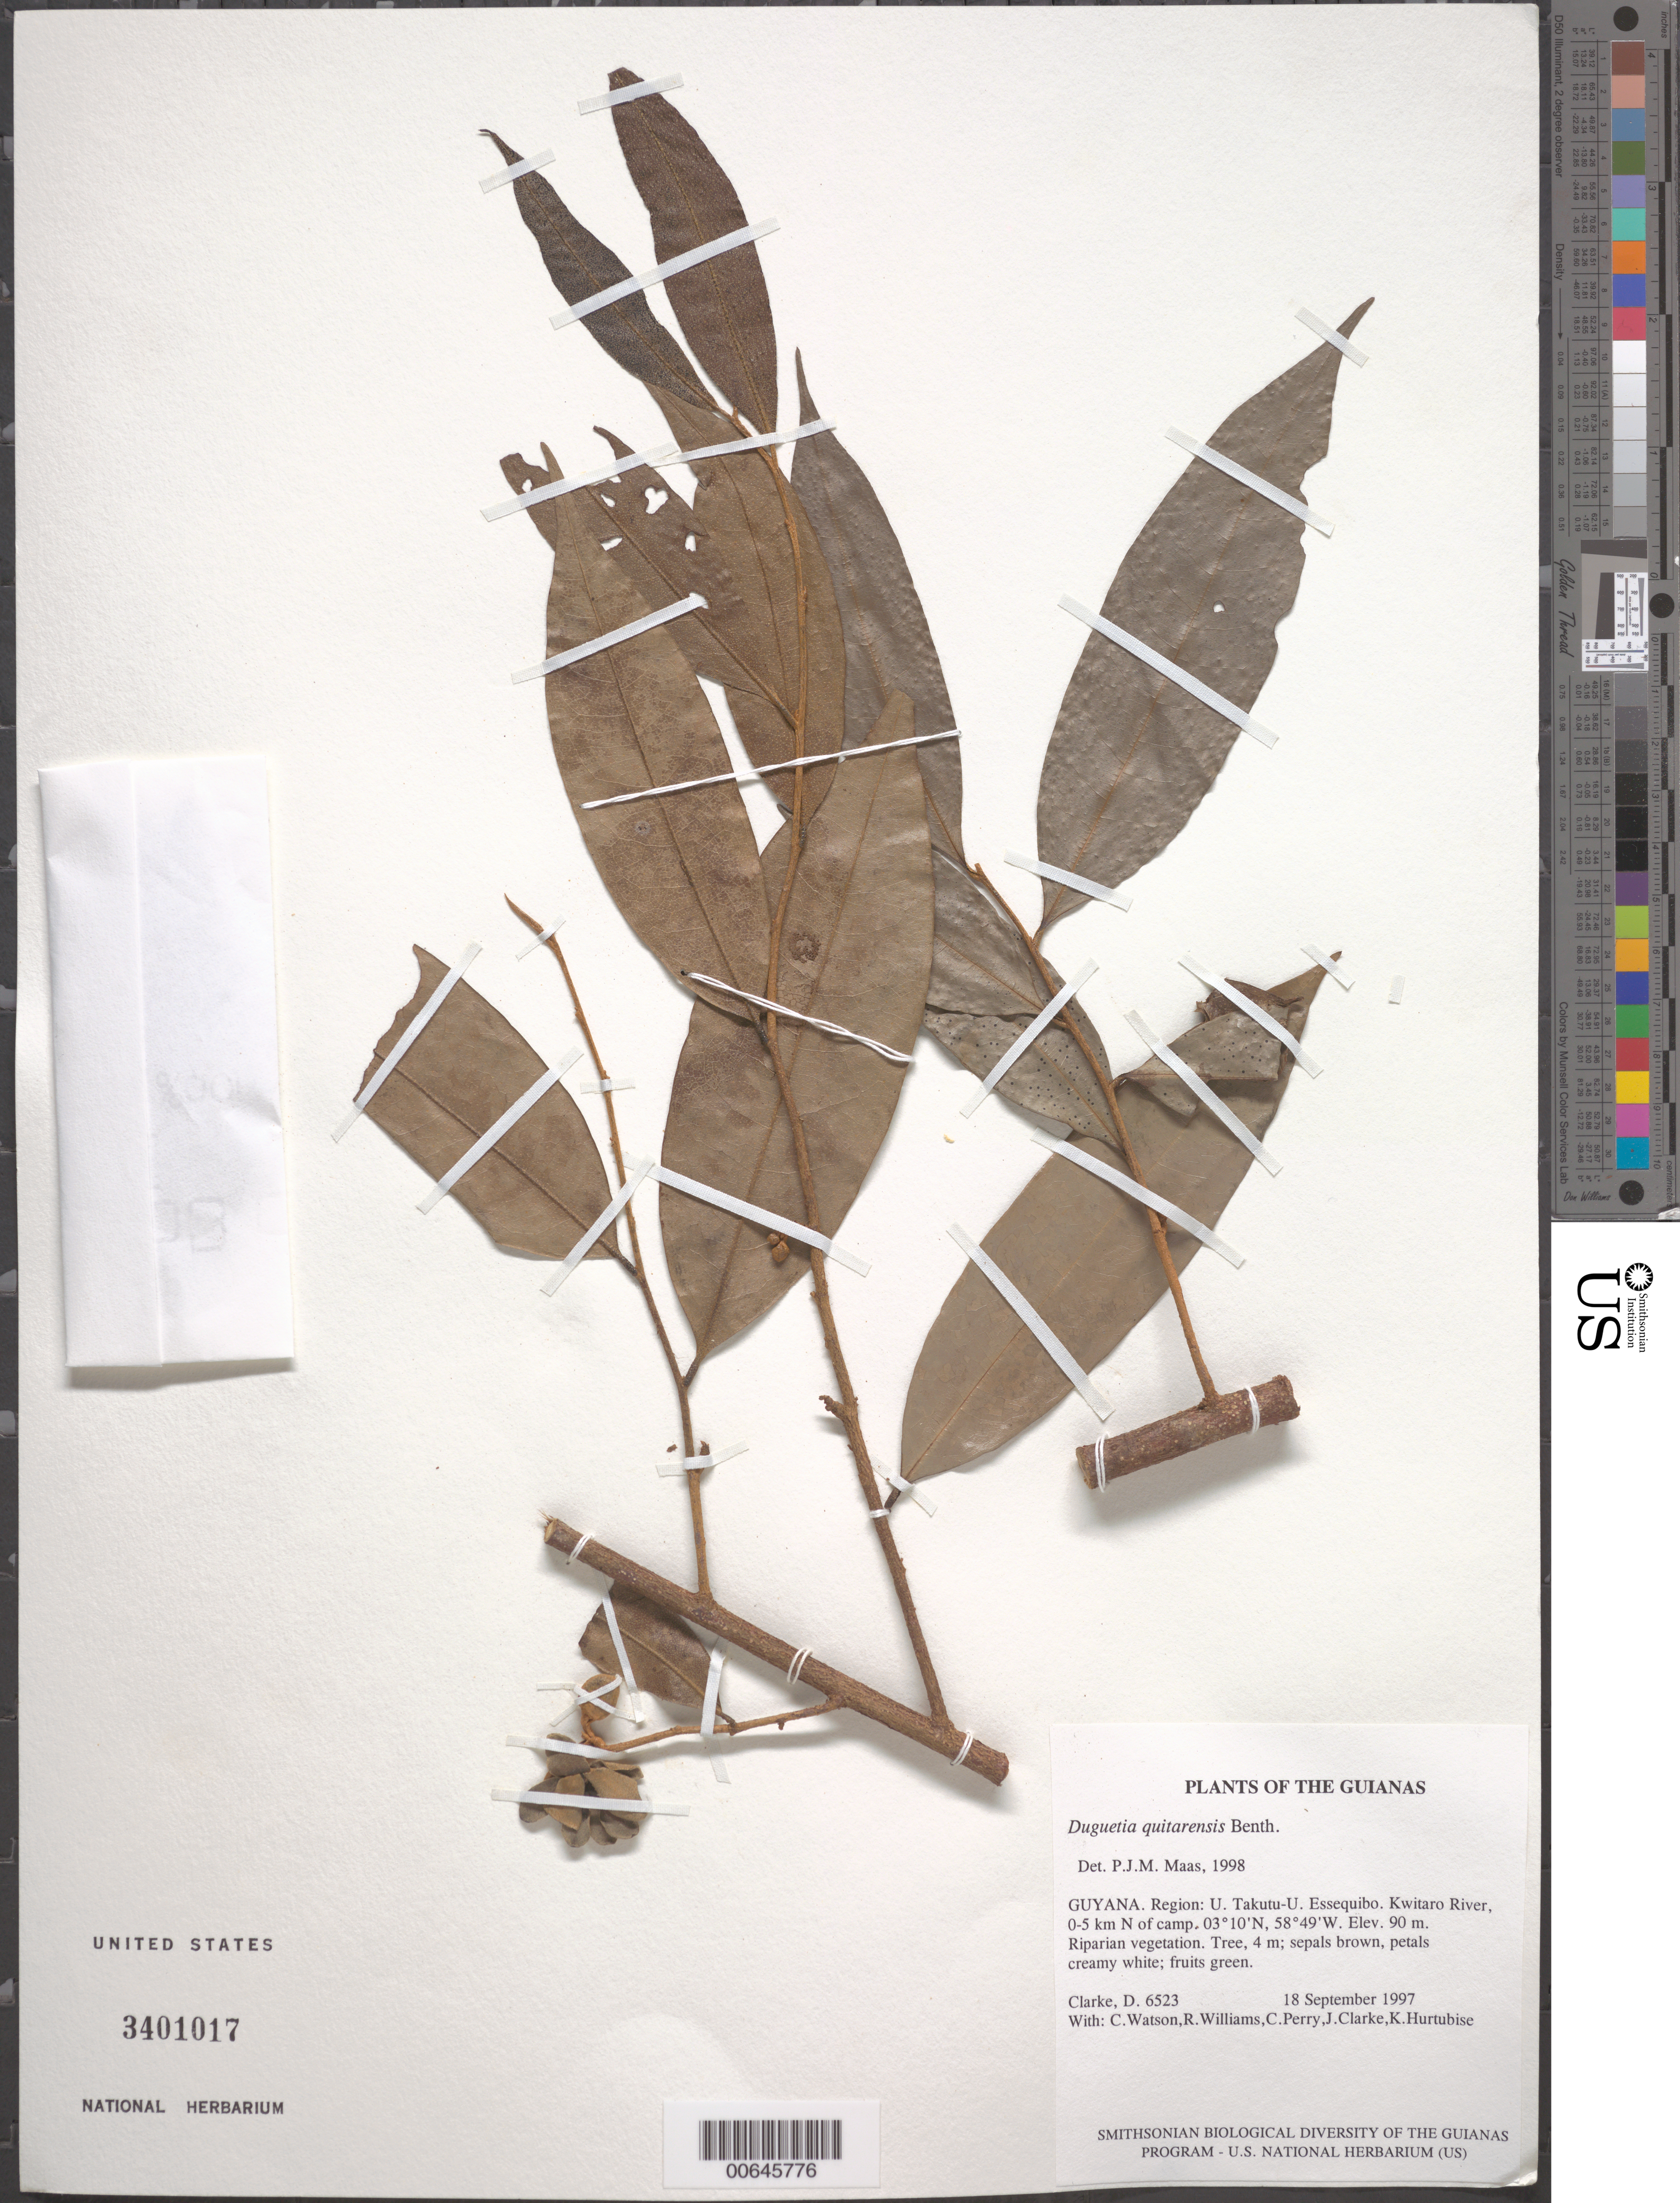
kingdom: Plantae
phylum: Tracheophyta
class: Magnoliopsida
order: Magnoliales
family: Annonaceae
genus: Duguetia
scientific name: Duguetia quitarensis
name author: Benth.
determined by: Maas, Paul J. M.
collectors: H. D. Clarke, C. Watson, R. Williams, C. Perry, J. Clarke & K. Hurtubise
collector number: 6523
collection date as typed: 18 September 1997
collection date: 1997-09-18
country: Guyana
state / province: U. Takutu-U. Essequibo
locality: Kwitaro River, 0-5 km N of camp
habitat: Riparian vegetation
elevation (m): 90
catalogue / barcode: US 3401017